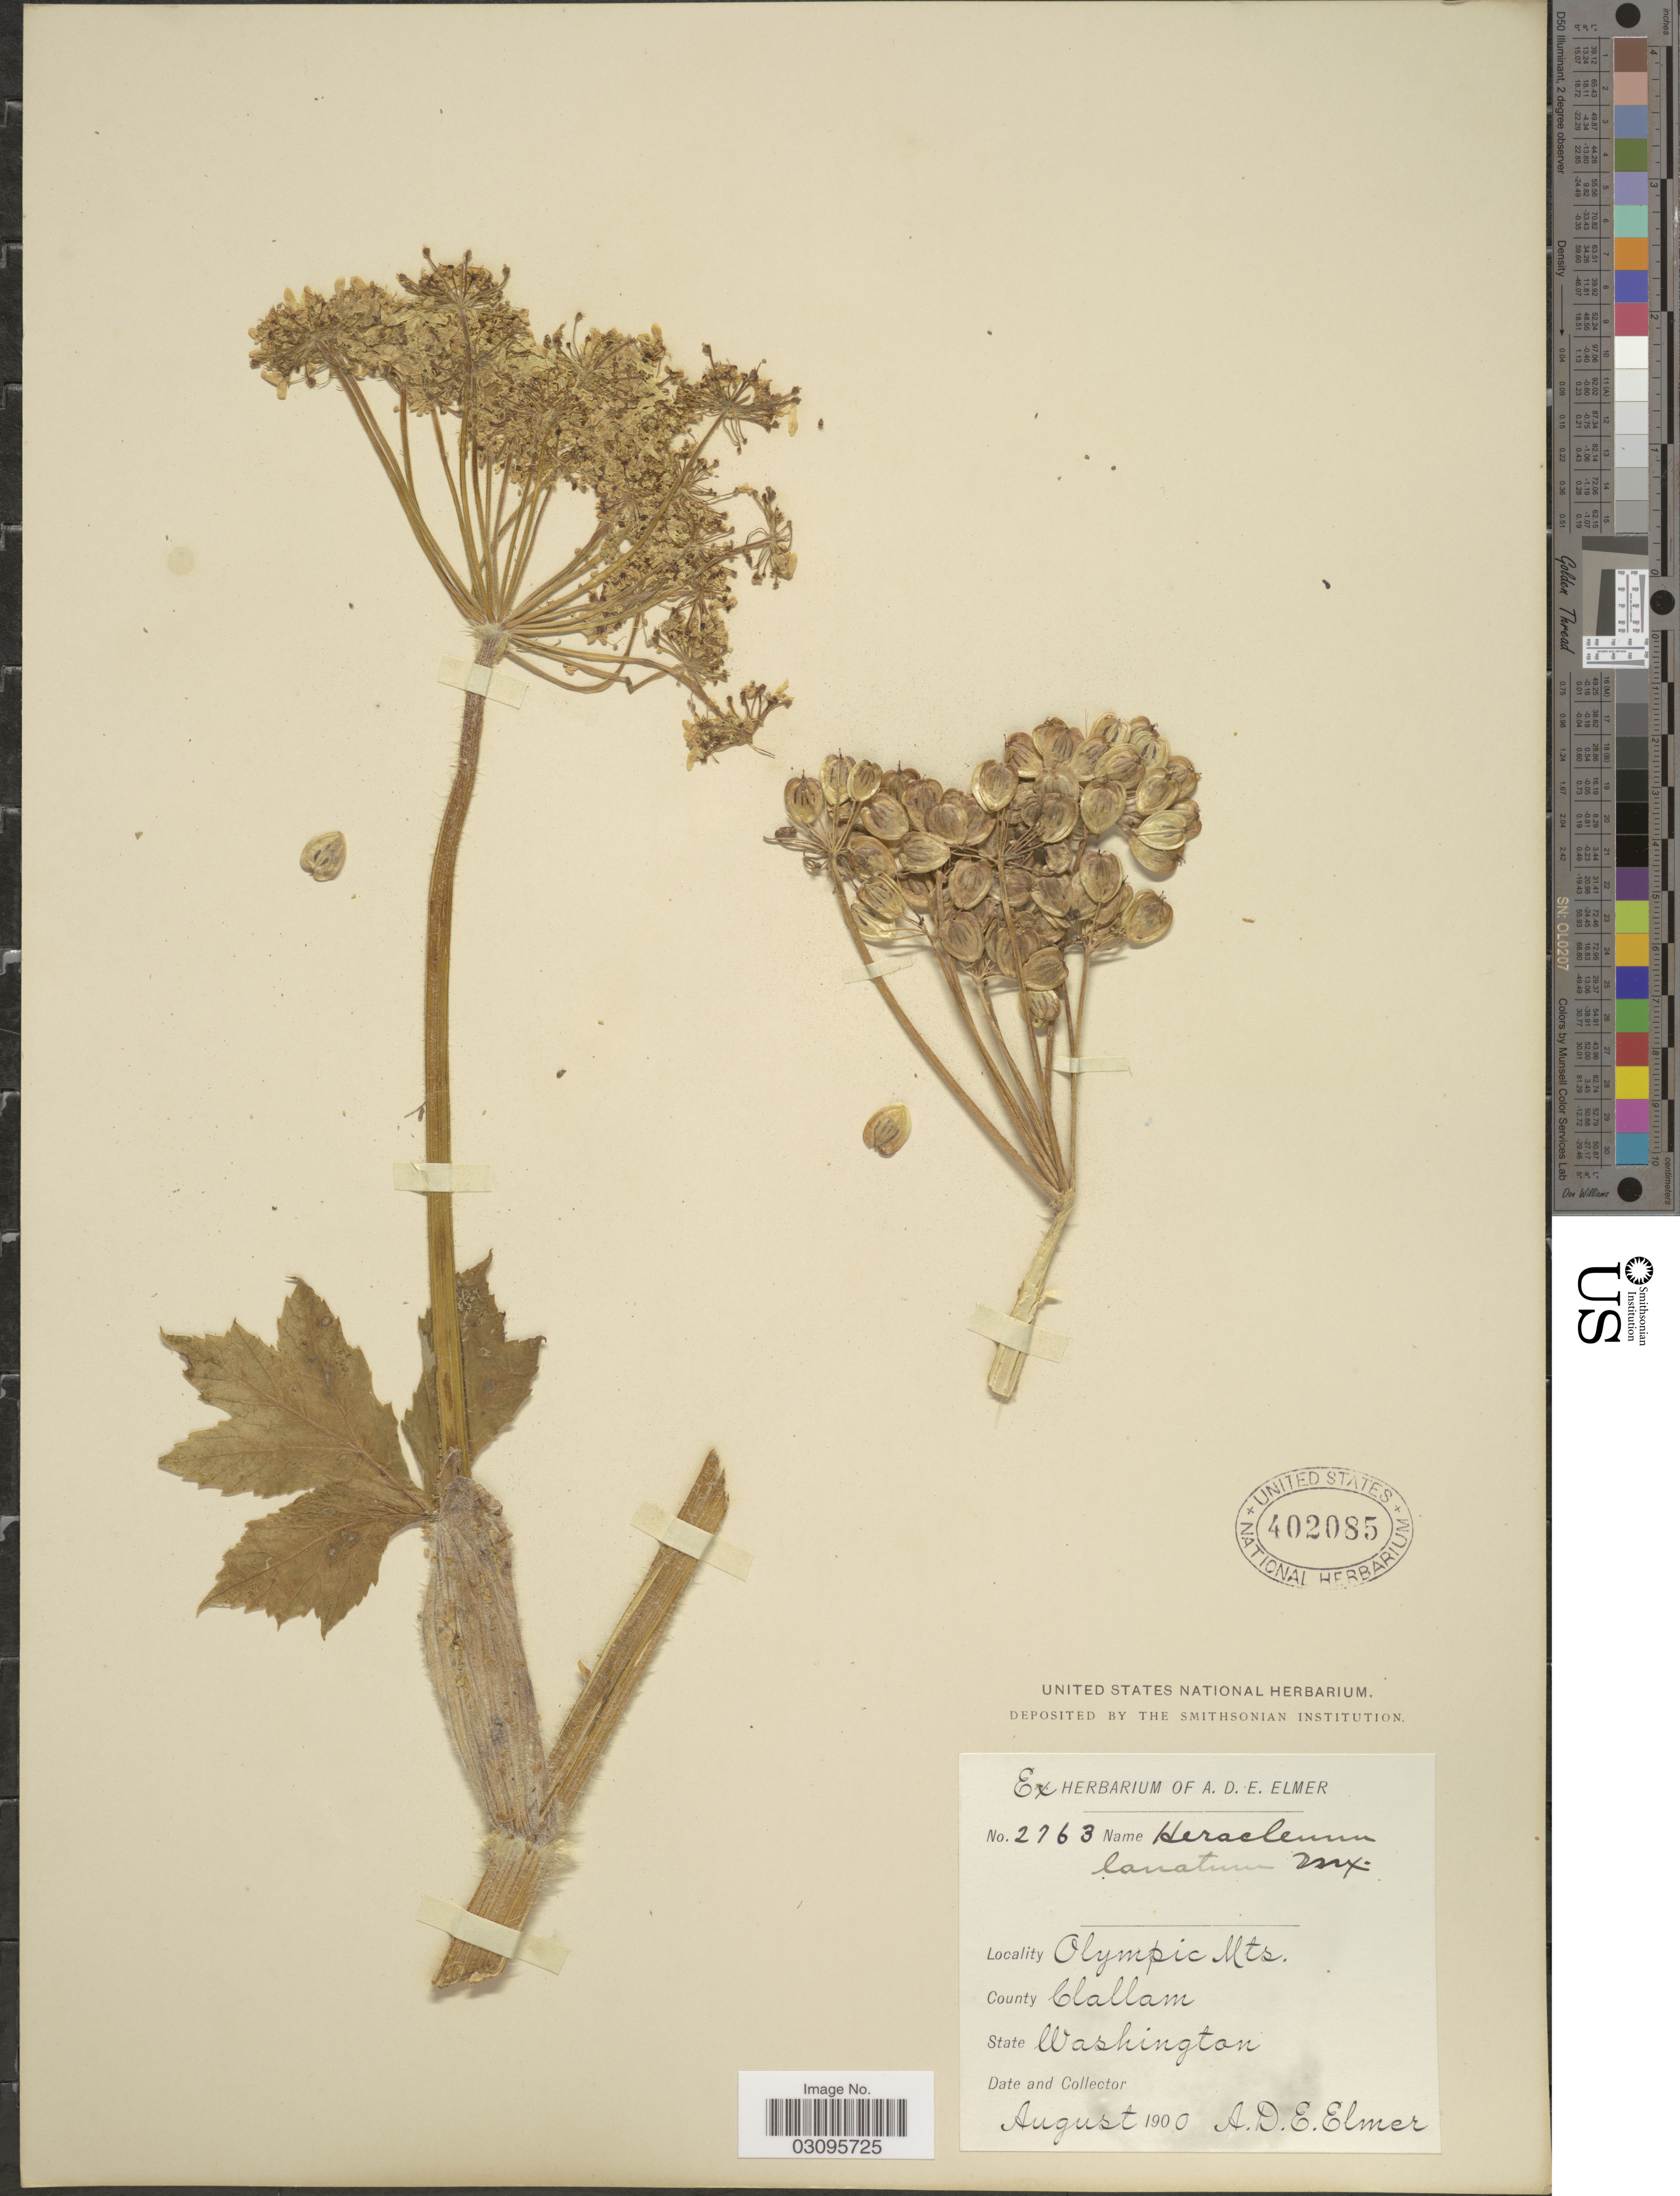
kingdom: Plantae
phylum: Tracheophyta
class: Magnoliopsida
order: Apiales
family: Apiaceae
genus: Heracleum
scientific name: Heracleum lanatum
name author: Michx.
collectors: A. D. E. Elmer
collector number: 2763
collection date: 1900-08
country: United States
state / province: Washington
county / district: Clallam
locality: Olympic Mts. County Clallam.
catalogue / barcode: US 402085